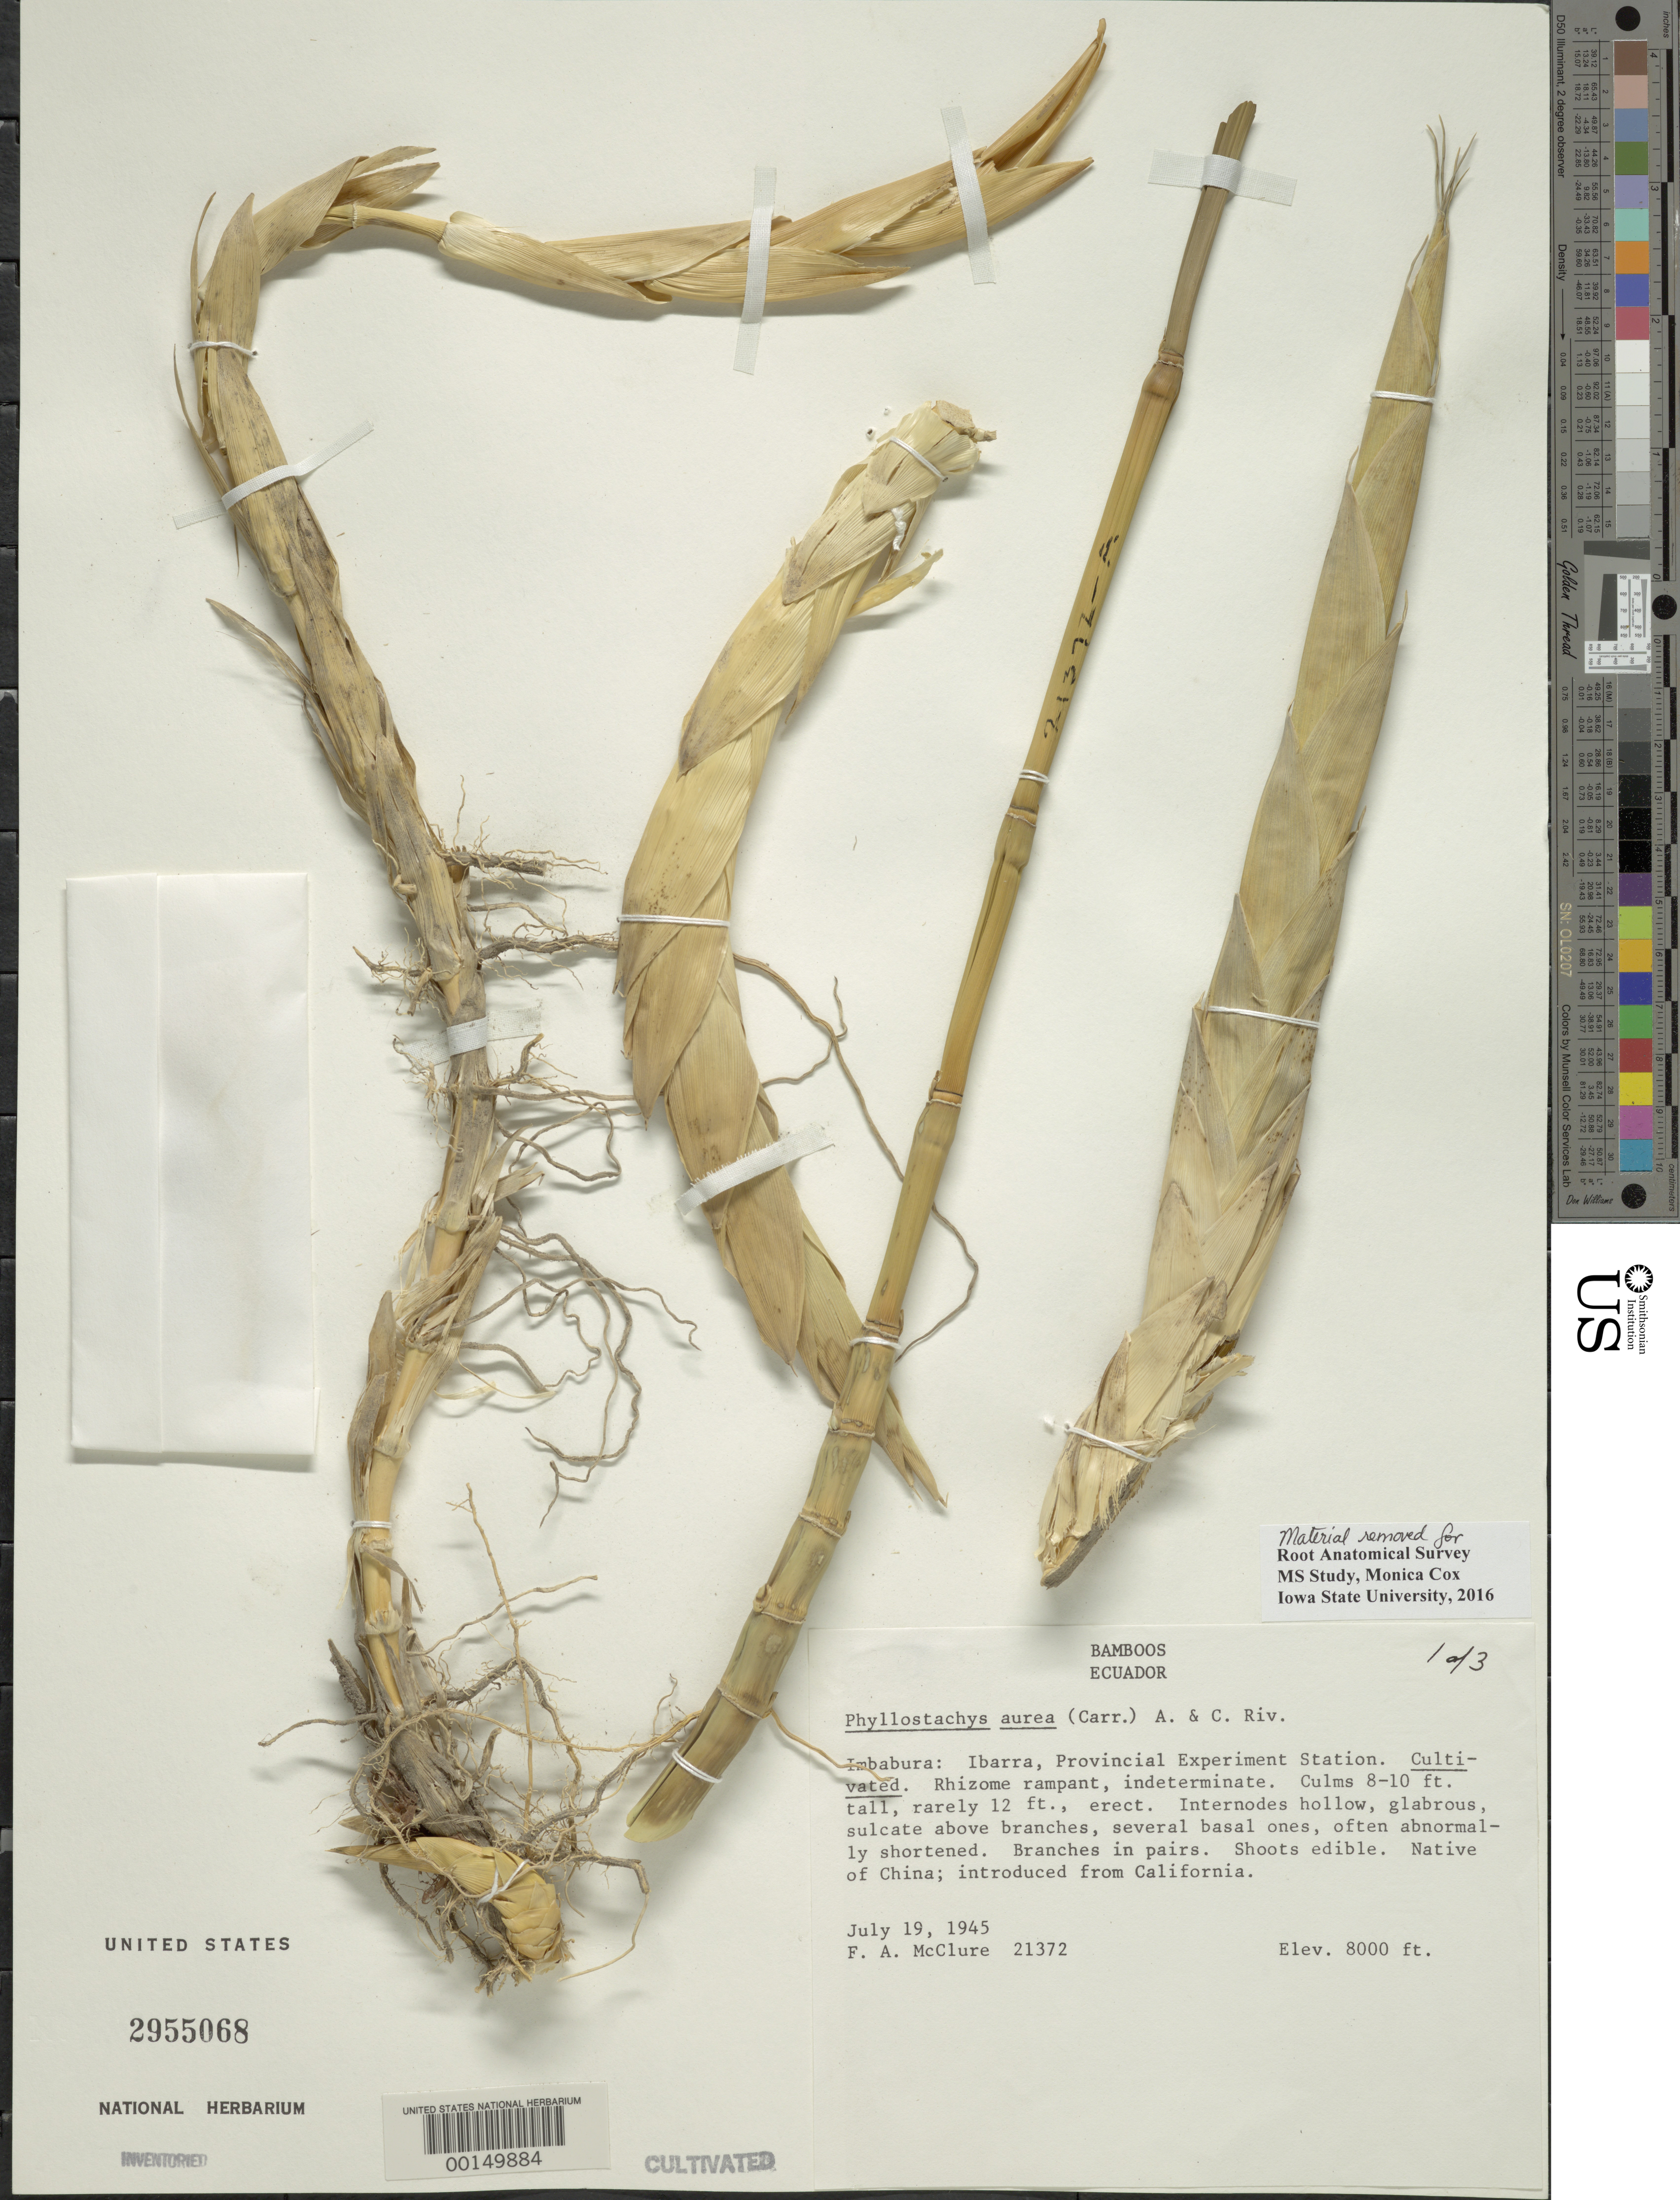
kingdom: Plantae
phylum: Tracheophyta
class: Liliopsida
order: Poales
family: Poaceae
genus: Phyllostachys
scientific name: Phyllostachys aurea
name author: Rivière & C. Rivière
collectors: F. A. McClure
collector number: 21372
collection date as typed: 19 Jul 1945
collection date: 1945-07-19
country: Ecuador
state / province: Imbabura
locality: Ibarra, Provincial Experimental Station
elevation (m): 2440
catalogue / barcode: US 2955068